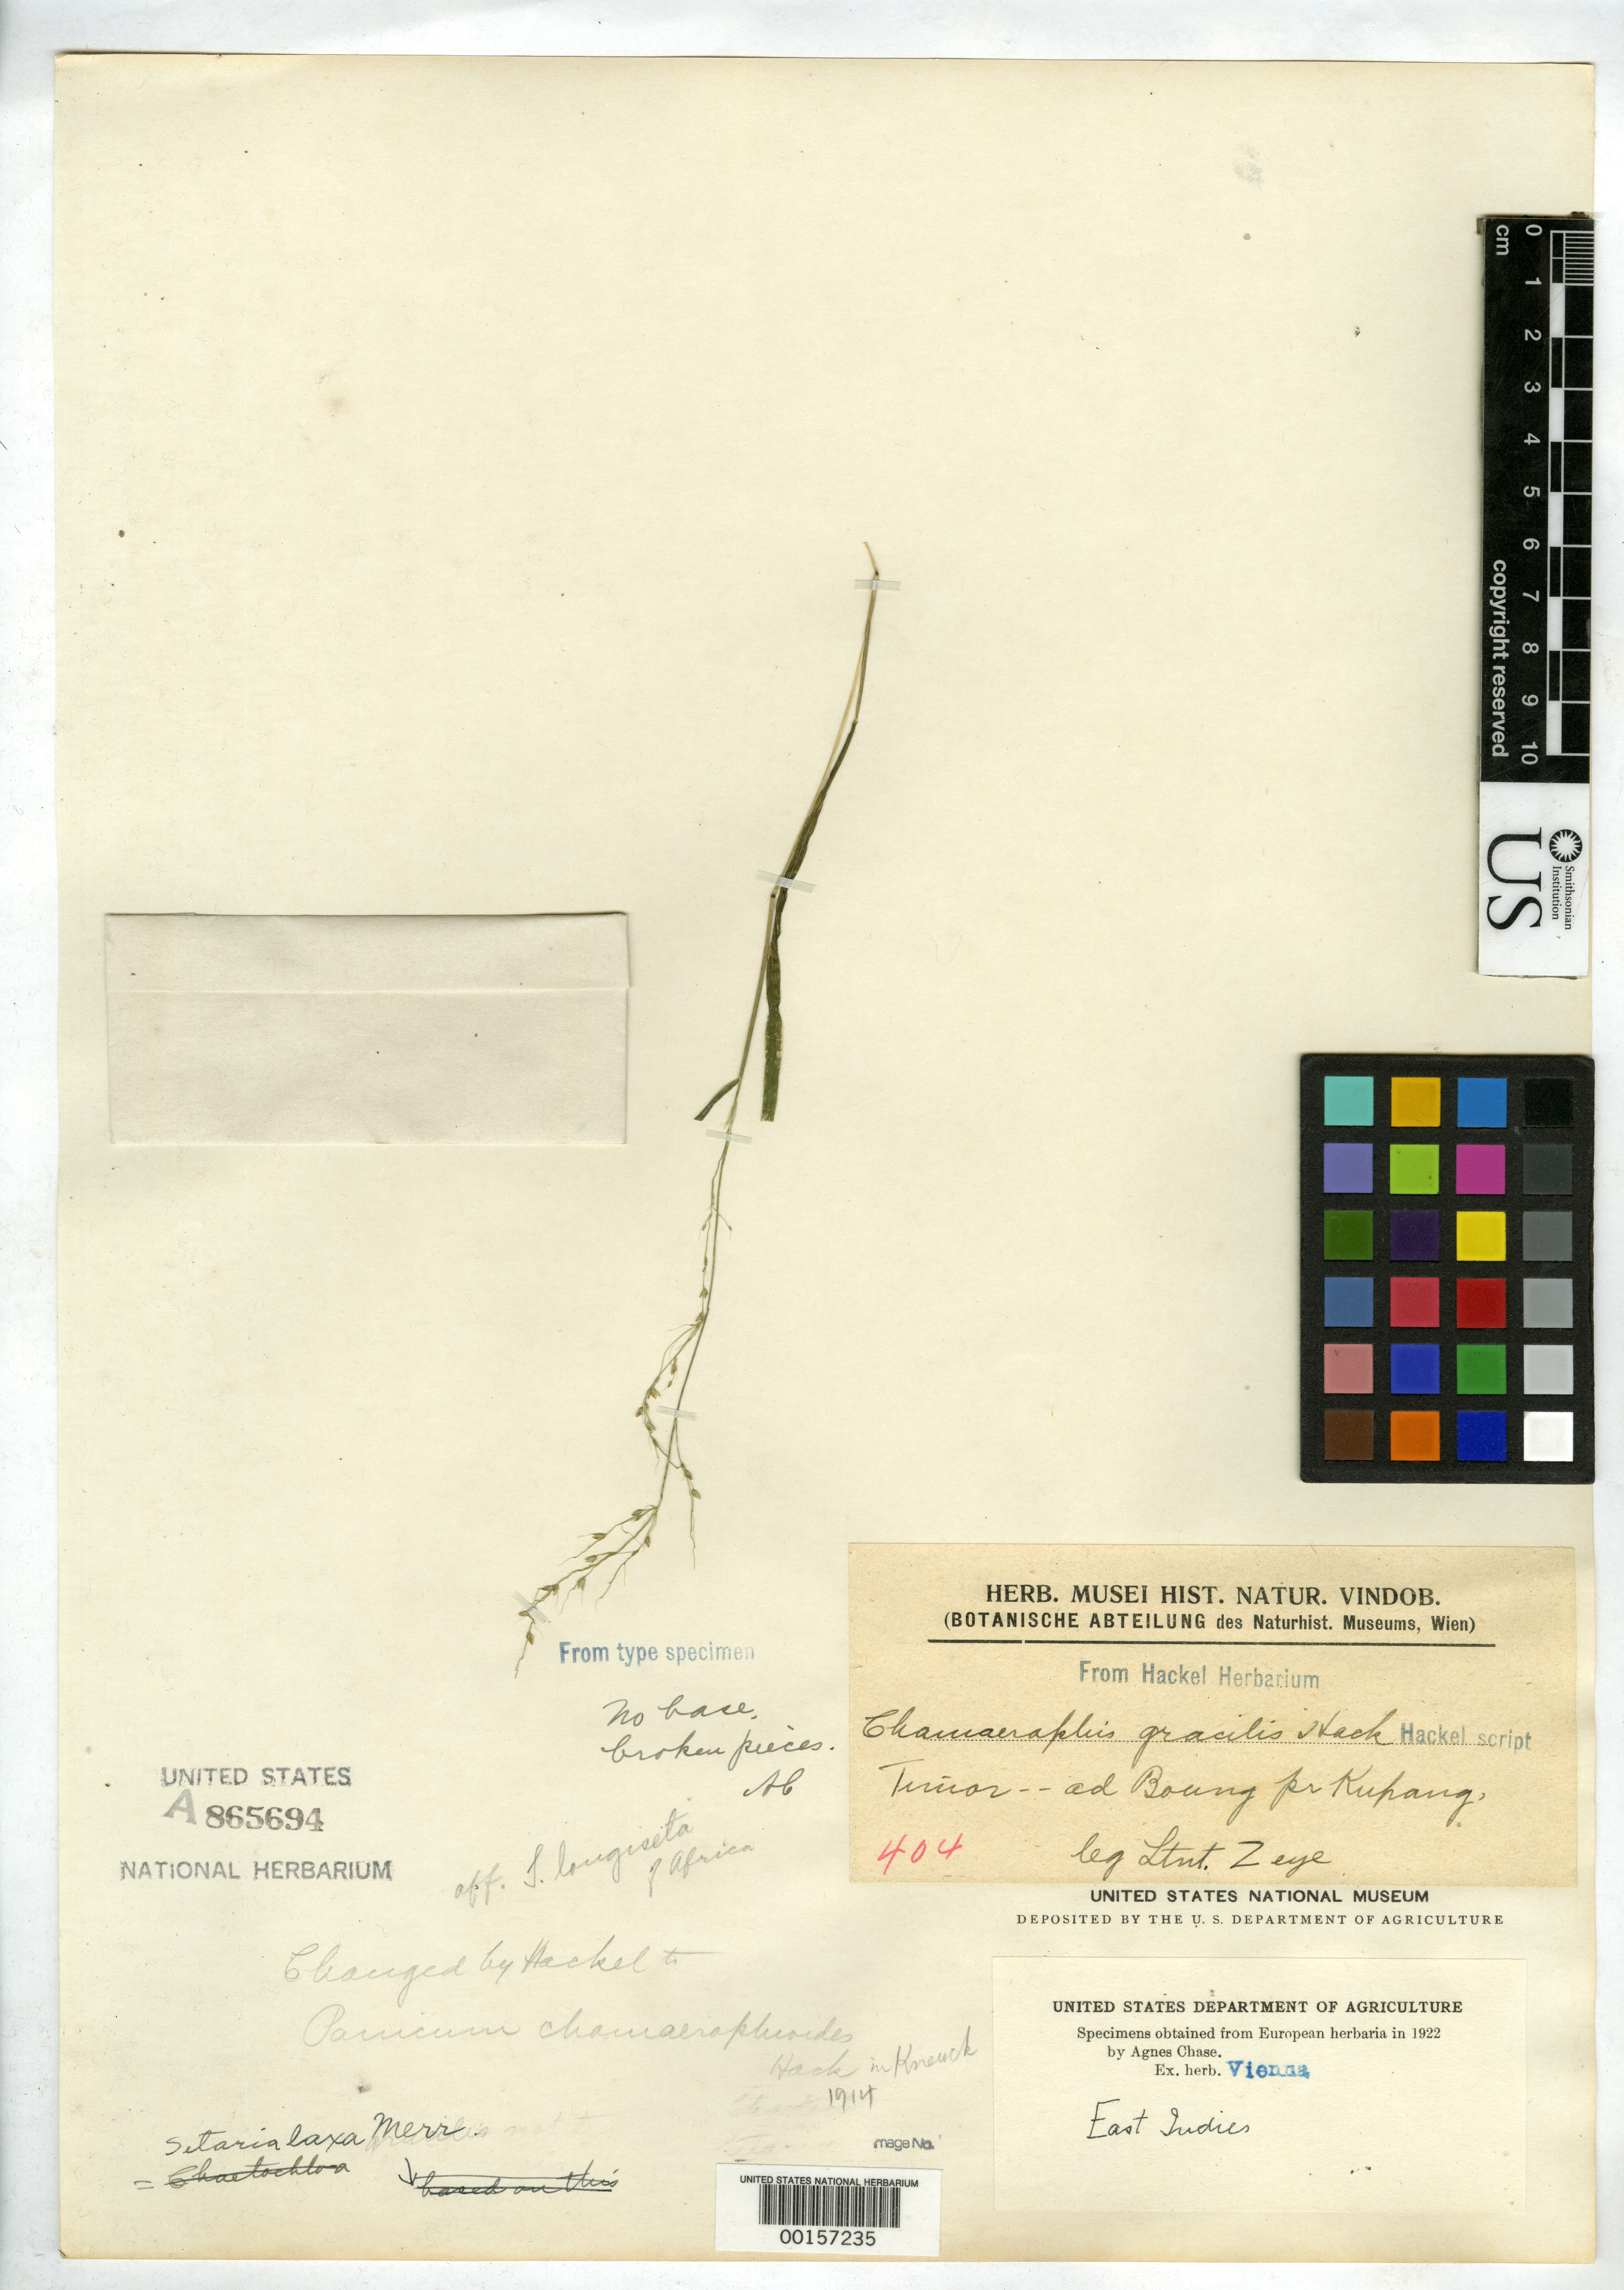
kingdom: Plantae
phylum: Tracheophyta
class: Liliopsida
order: Poales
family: Poaceae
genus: Chamaeraphis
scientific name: Chamaeraphis gracilis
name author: Hack.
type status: Type Fragment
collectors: -. Zeye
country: Malaysia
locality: Prope Kupang, Boung, Timor. [Malay Peninsula]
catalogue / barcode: US 865694A